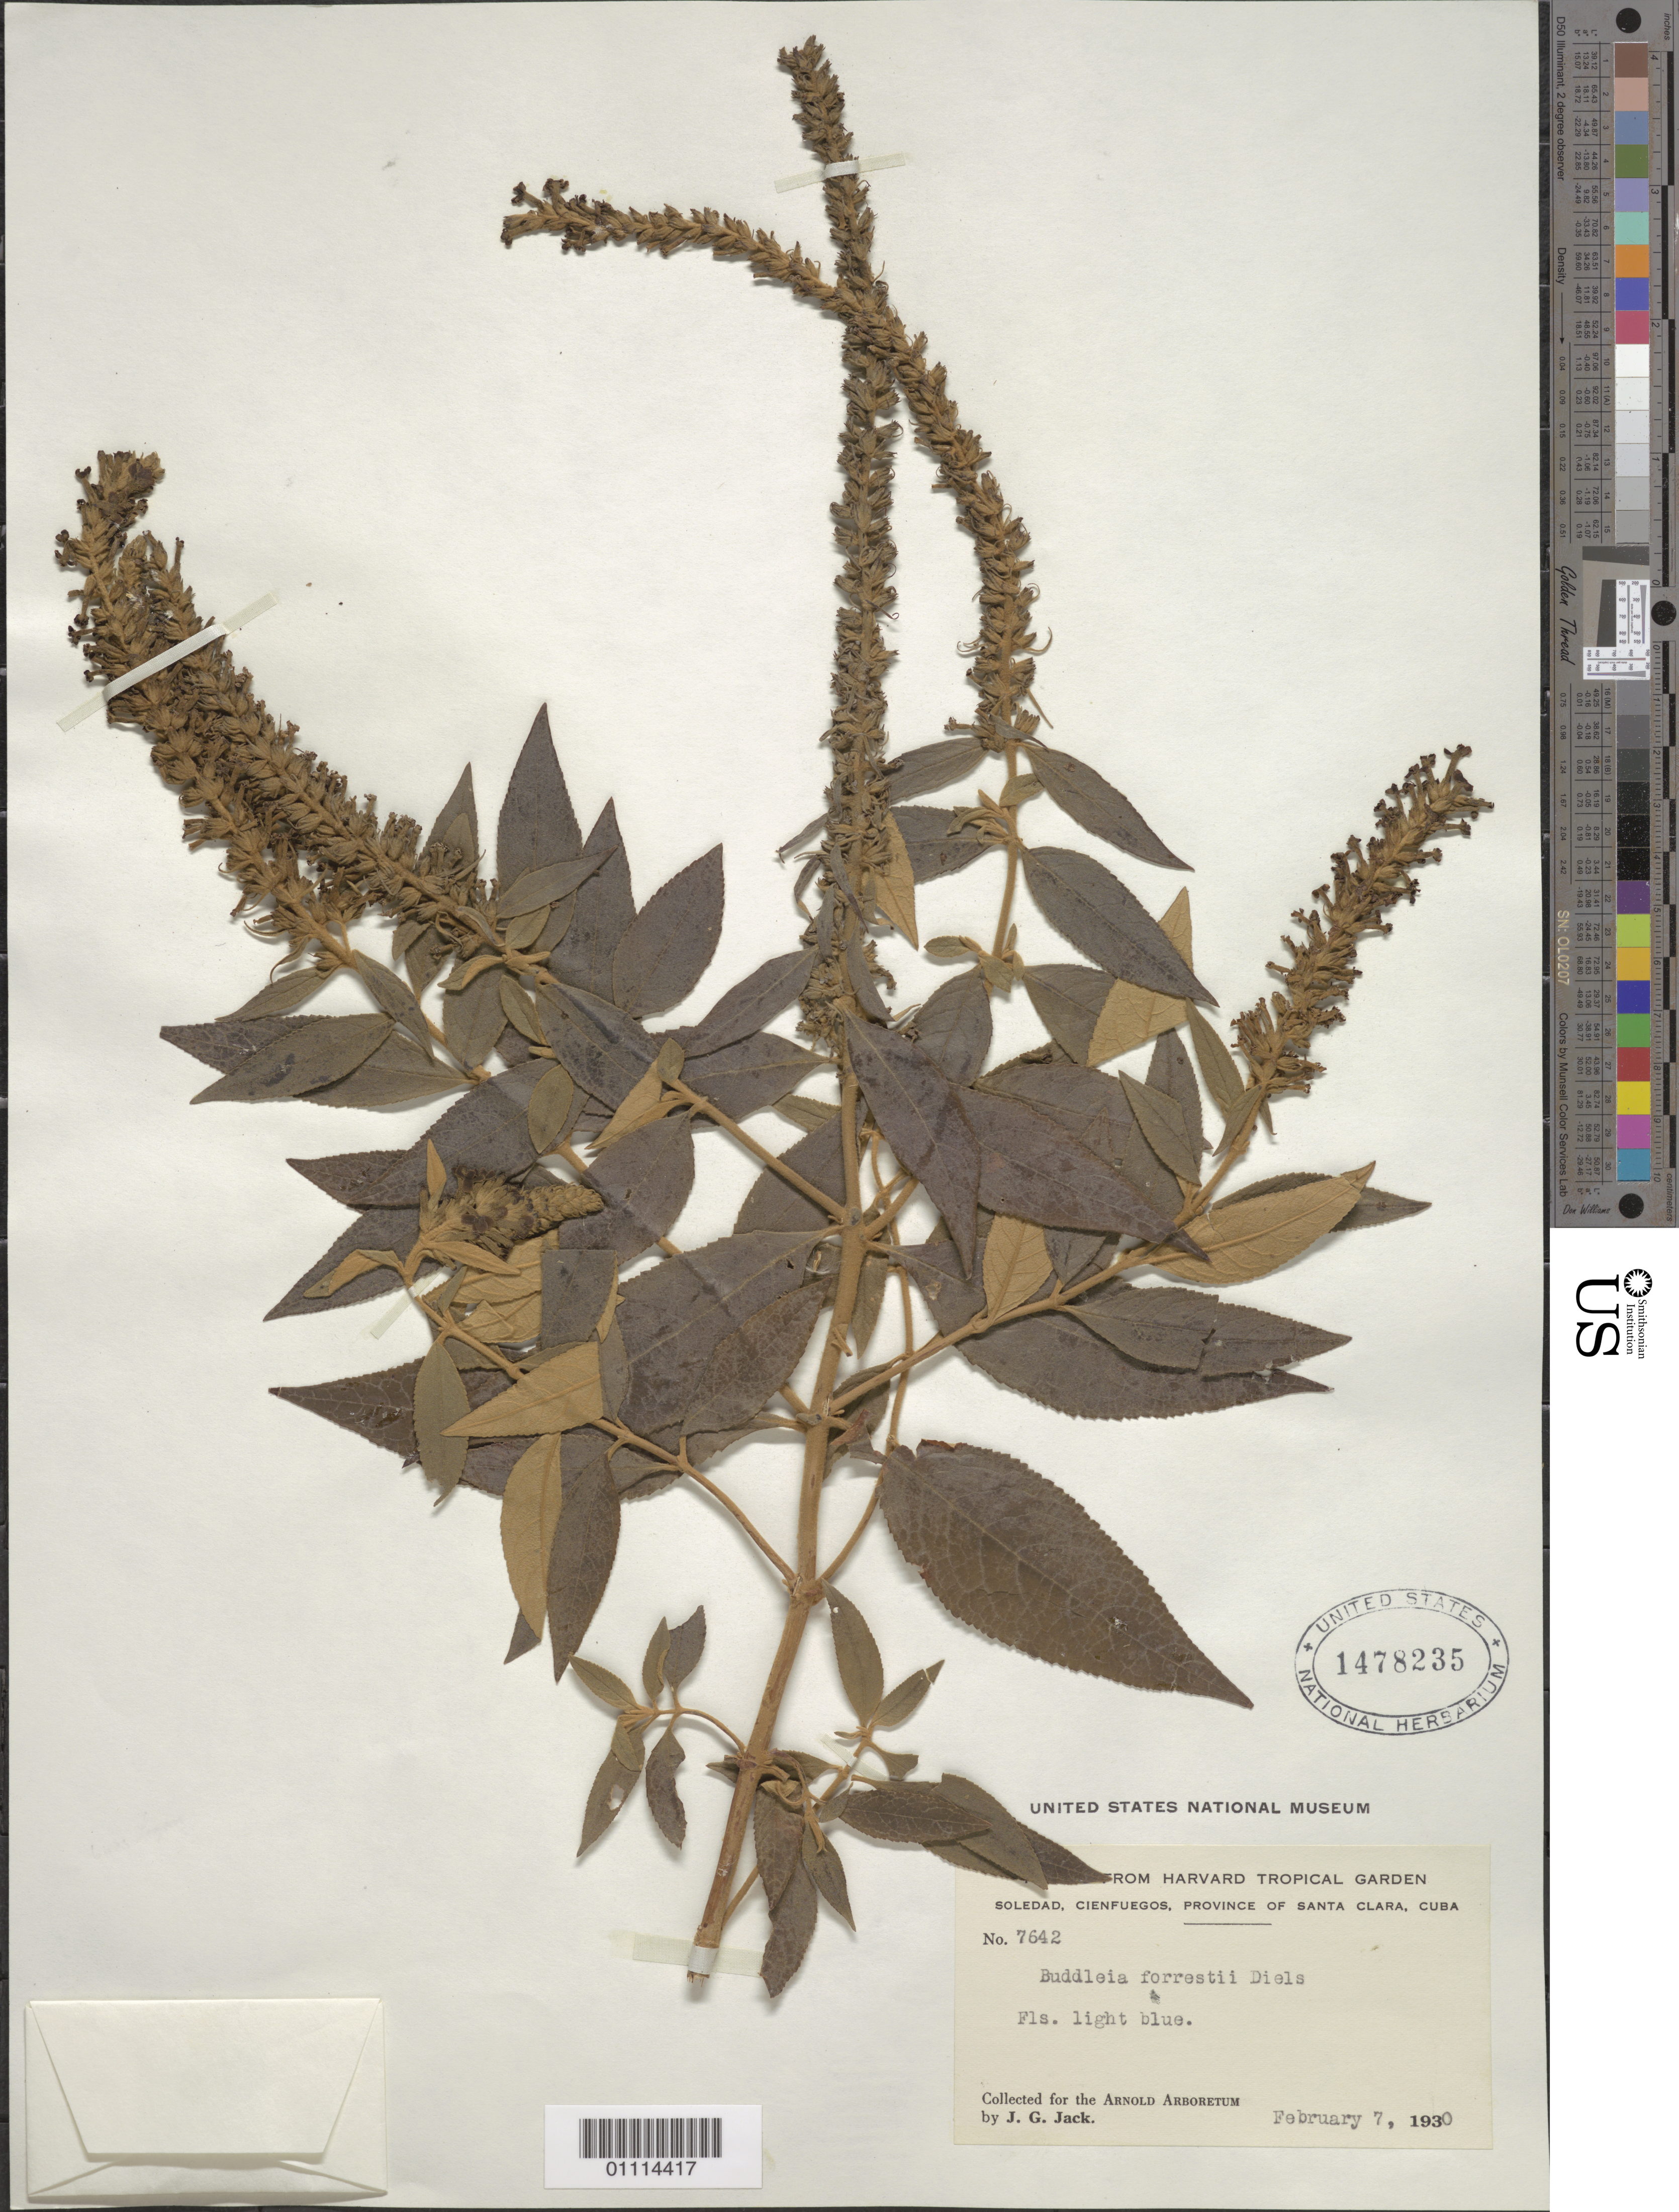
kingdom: Plantae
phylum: Tracheophyta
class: Magnoliopsida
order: Lamiales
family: Scrophulariaceae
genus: Buddleja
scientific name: Buddleja forrestii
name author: Diels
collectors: J. G. Jack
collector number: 7642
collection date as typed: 07 Feb 1930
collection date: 1930-02-07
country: Cuba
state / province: Cienfuegos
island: Cuba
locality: Soledad, Cienfuegos, Province of Santa Clara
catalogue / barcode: US 1478235